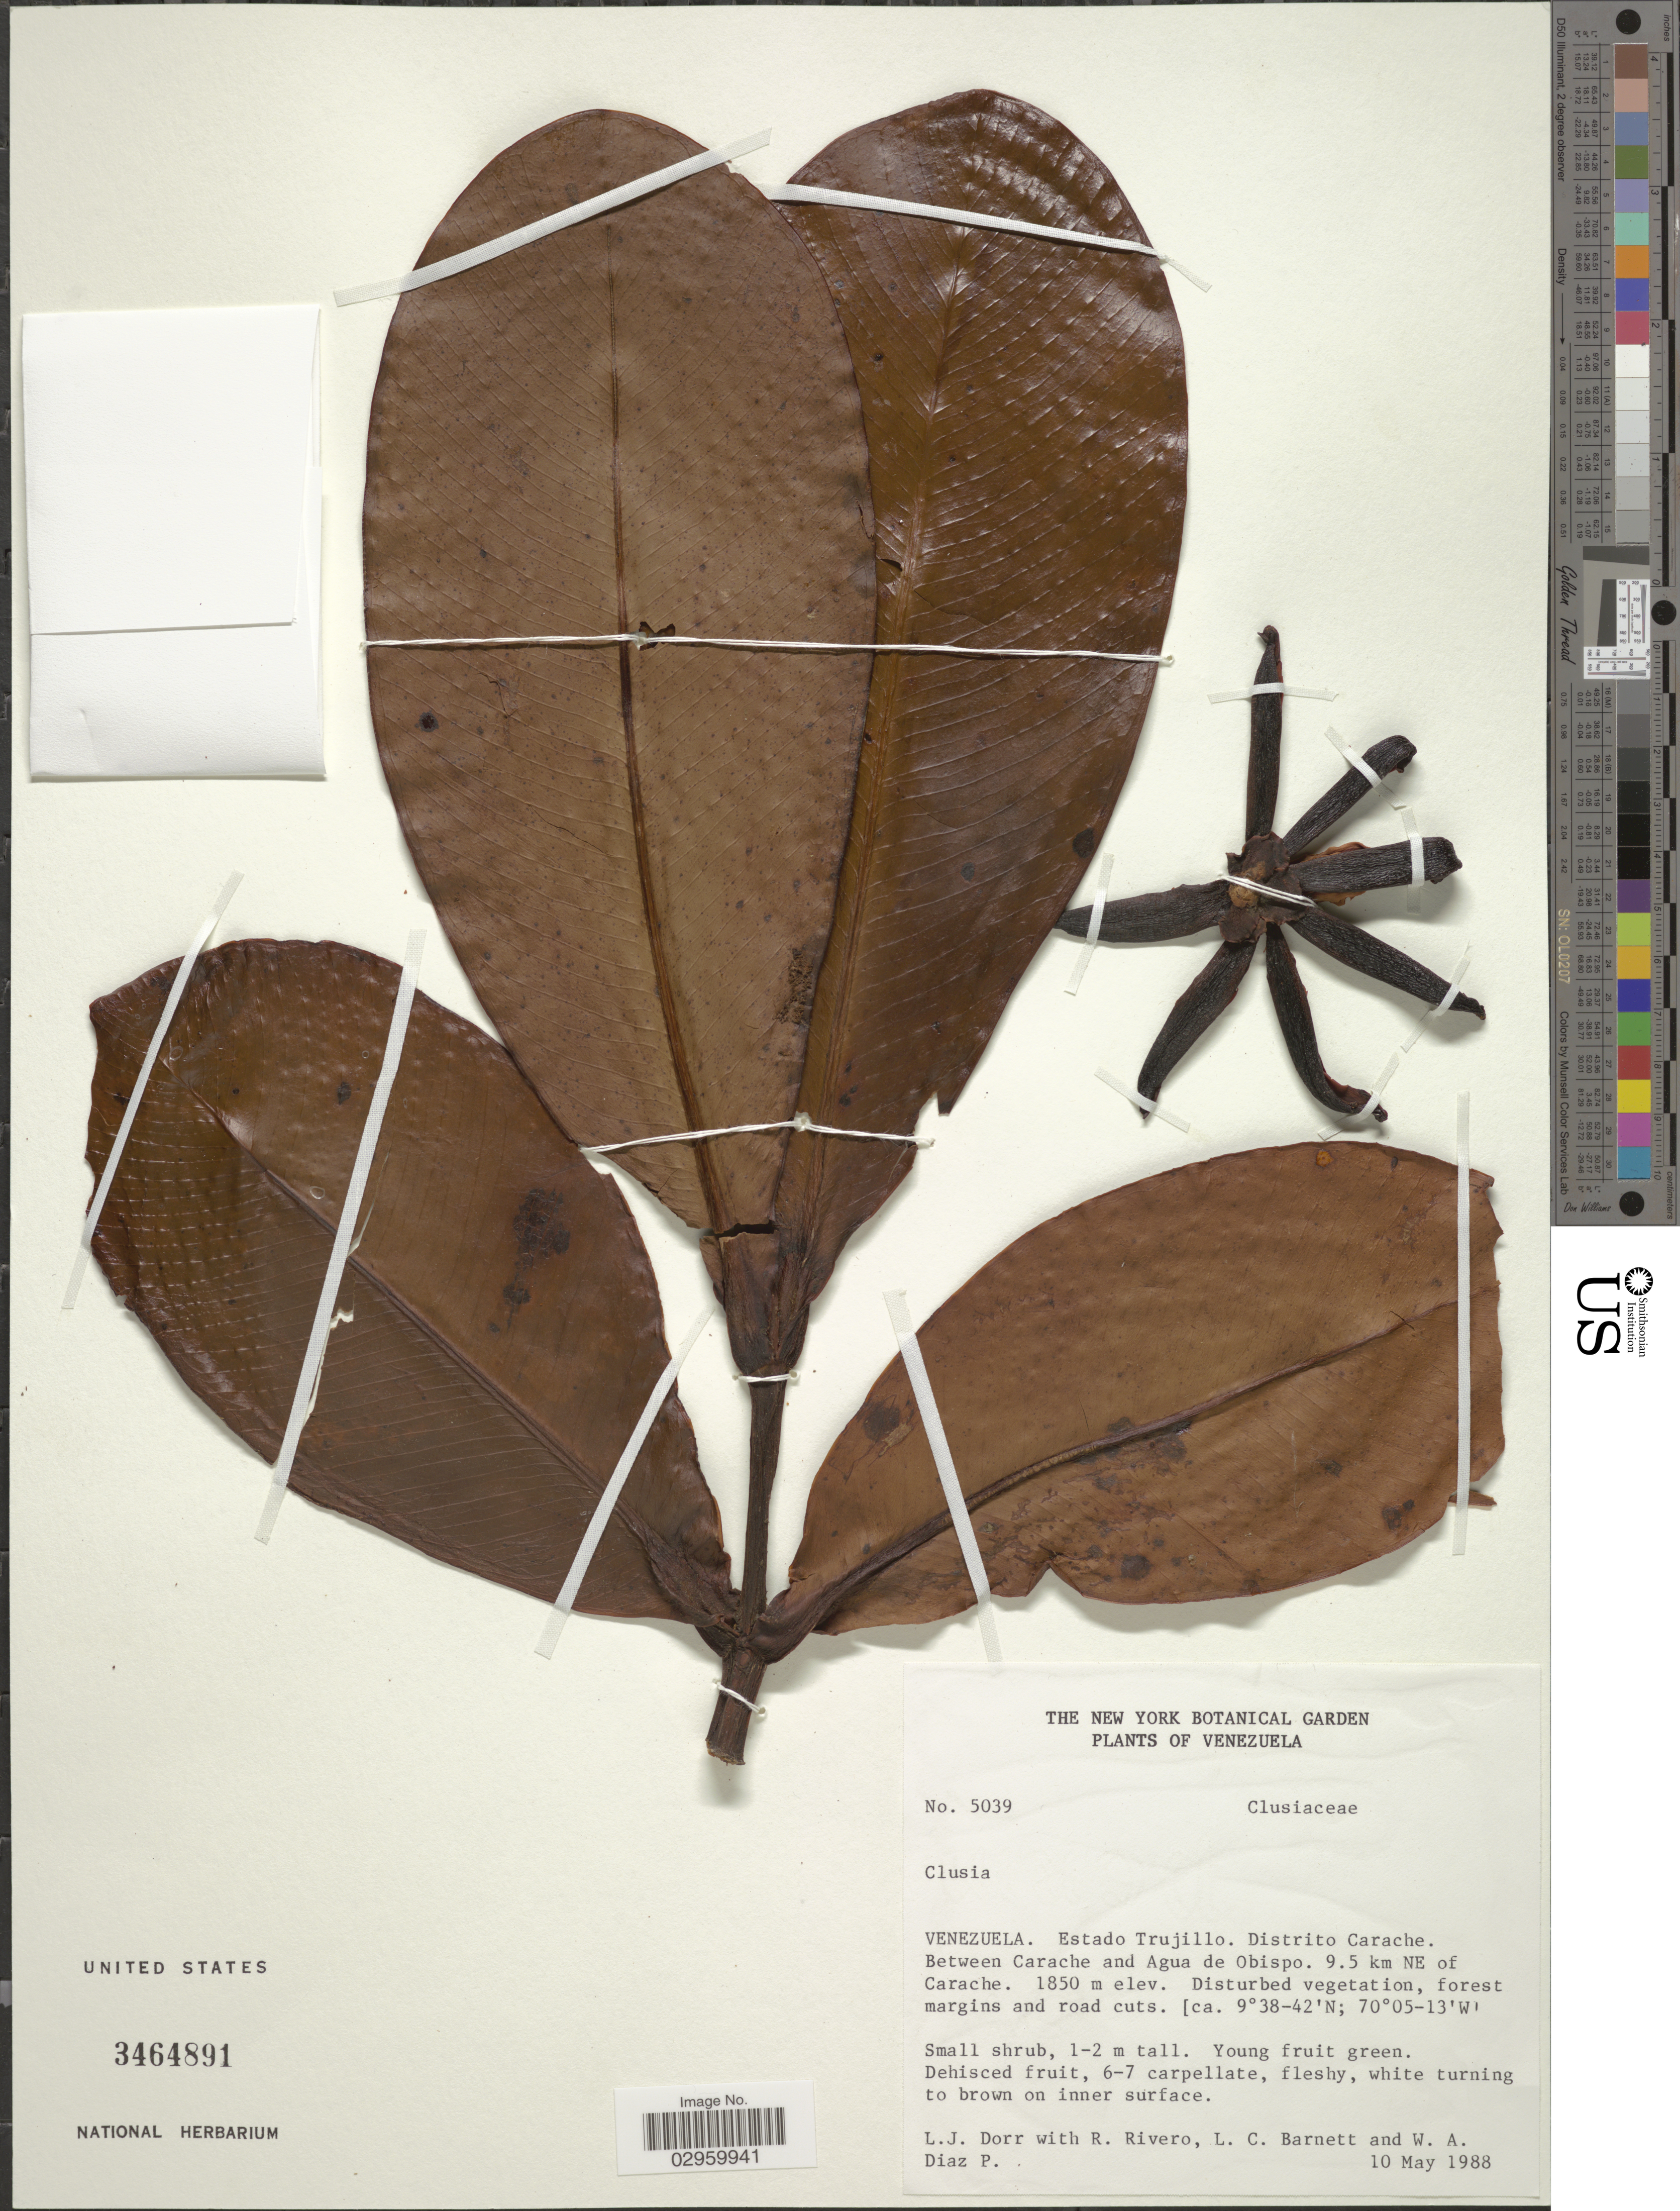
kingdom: Plantae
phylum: Tracheophyta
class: Magnoliopsida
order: Malpighiales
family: Clusiaceae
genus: Clusia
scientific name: Clusia sp.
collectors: L. J. Dorr, R. Rivero, L. C. Barnett & W. Díaz P.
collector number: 5039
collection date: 1988-05-10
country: Venezuela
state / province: Trujillo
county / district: Carache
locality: Between Carache and Agua de Obispo, 9.5 km NE of Carache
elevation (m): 1850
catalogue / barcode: US 3464891